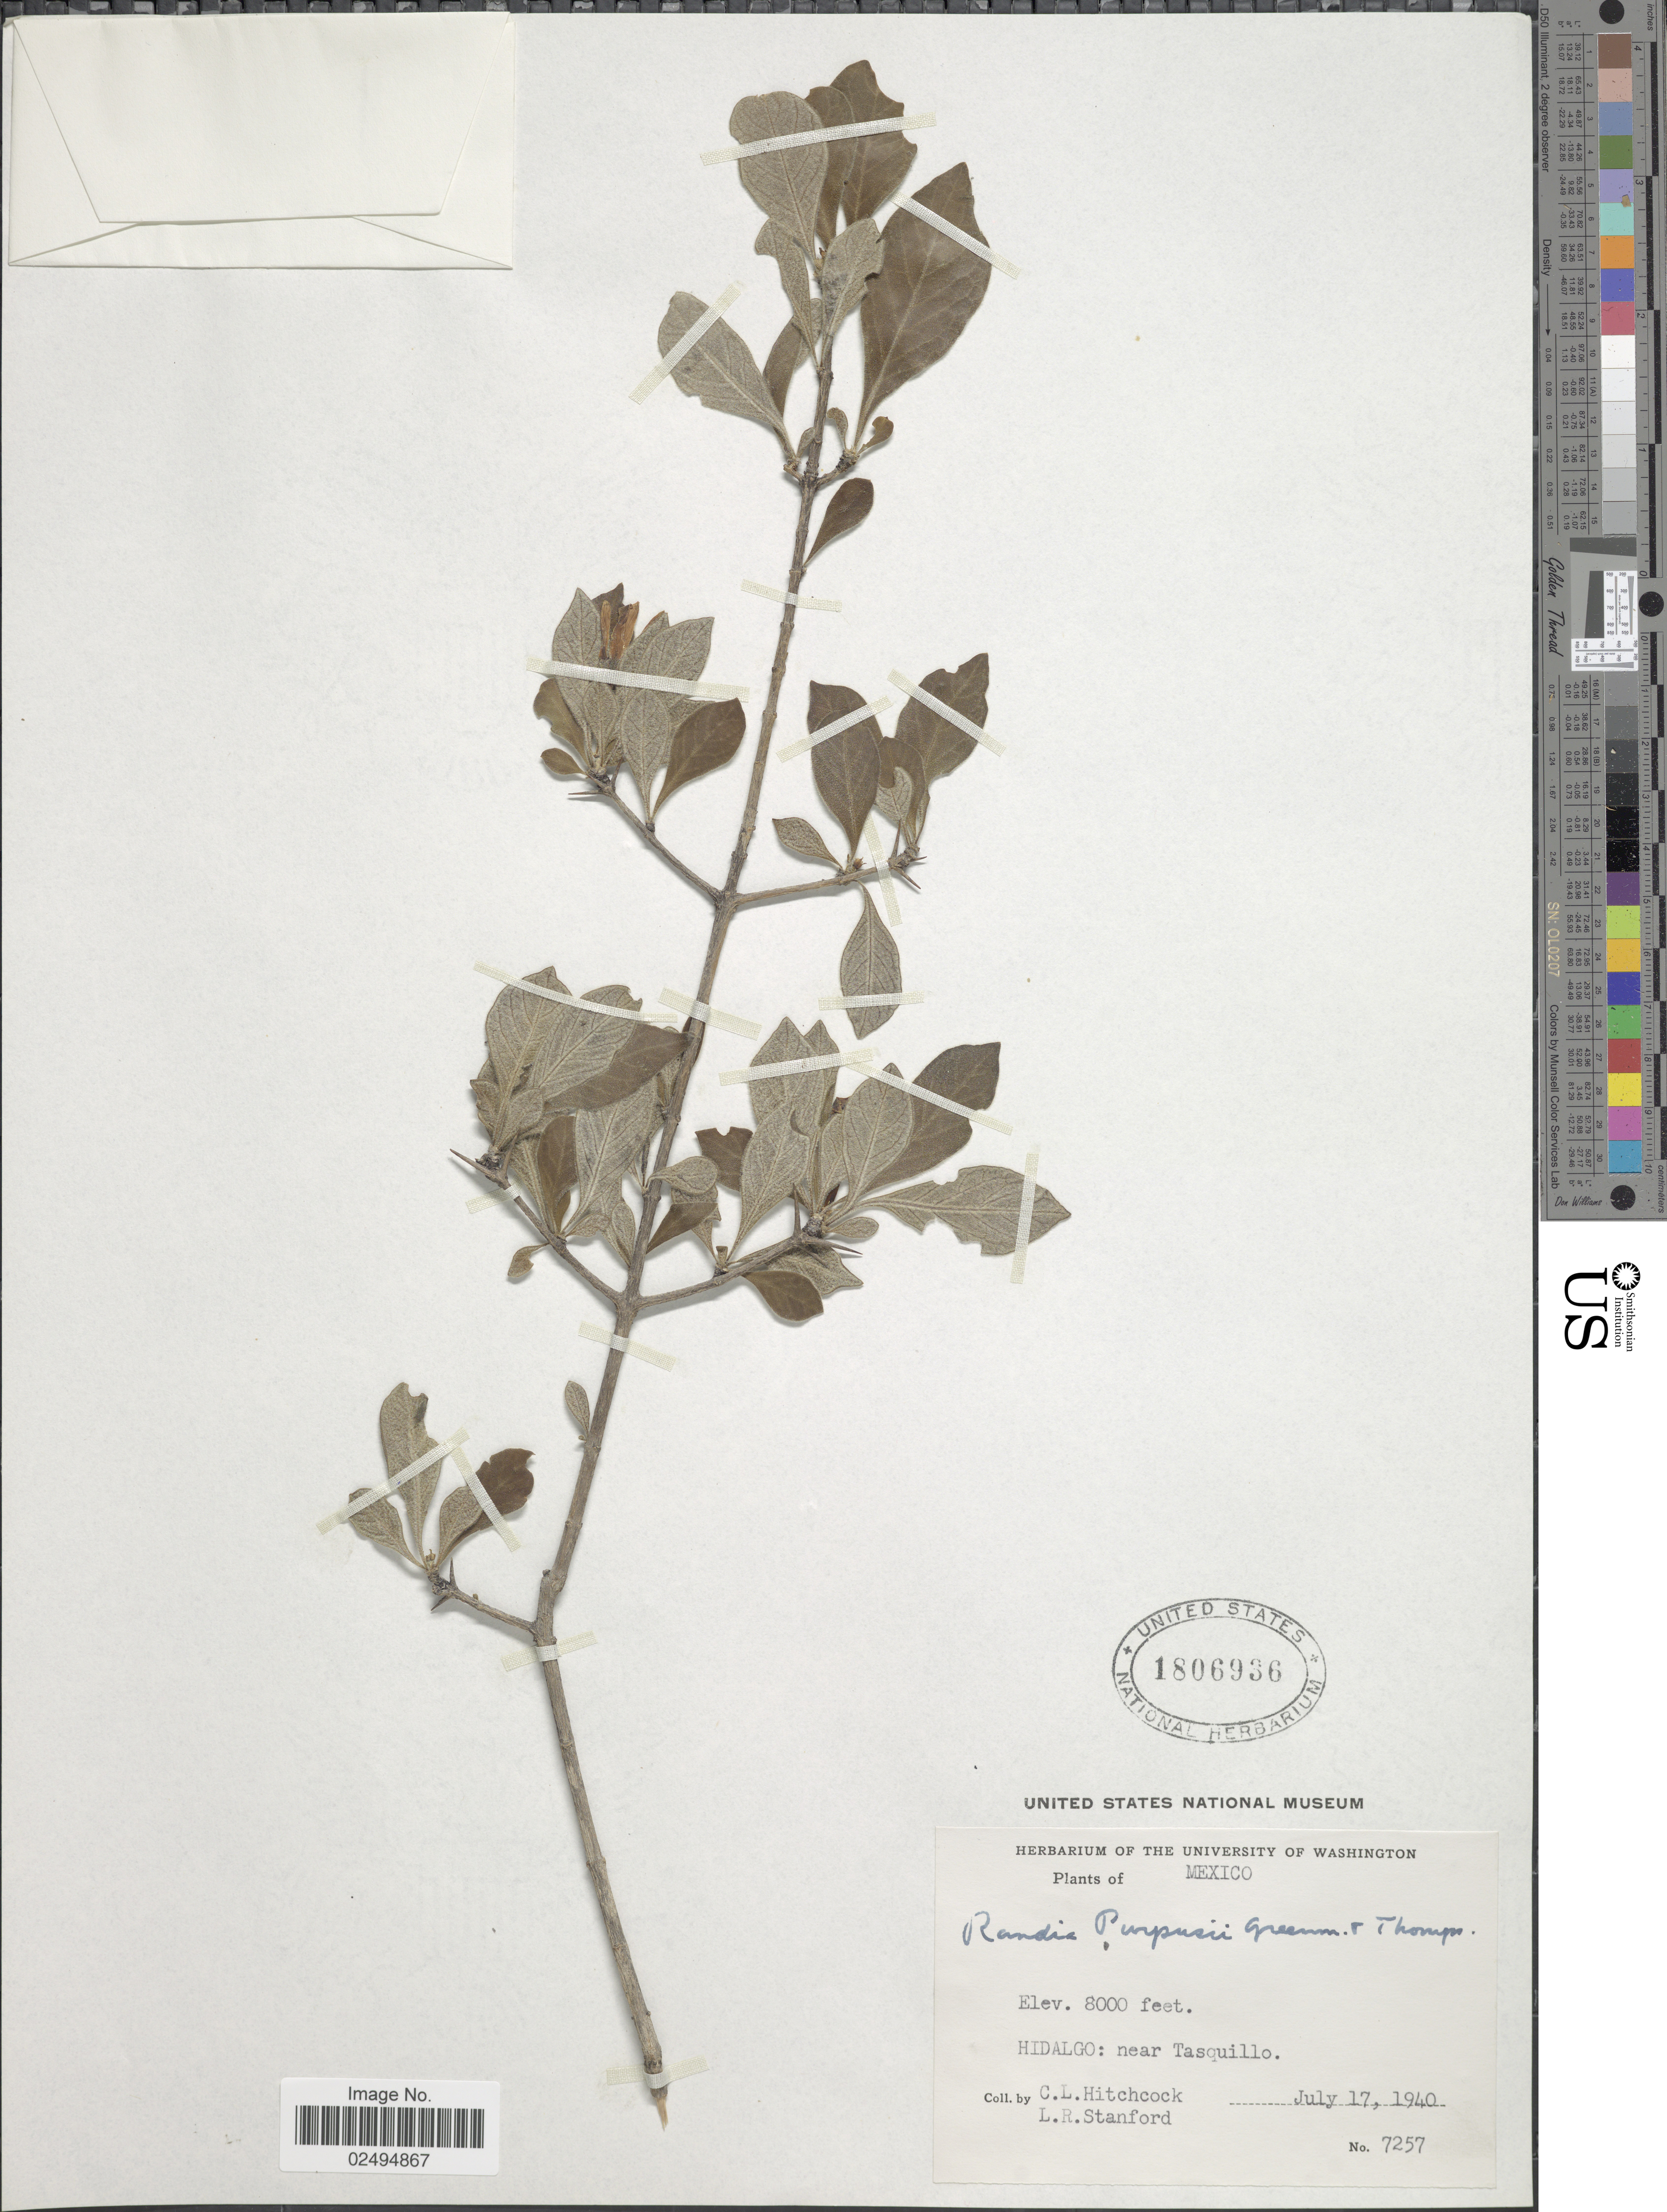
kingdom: Plantae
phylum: Tracheophyta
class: Magnoliopsida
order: Gentianales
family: Rubiaceae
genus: Randia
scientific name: Randia purpusii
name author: Greenm. & C.H. Thomps.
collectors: C. L. Hitchcock & L. R. Stanford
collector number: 7257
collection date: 1940-07-17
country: Mexico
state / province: Hidalgo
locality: Near Tasquillo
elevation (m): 2438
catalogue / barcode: US 1806936